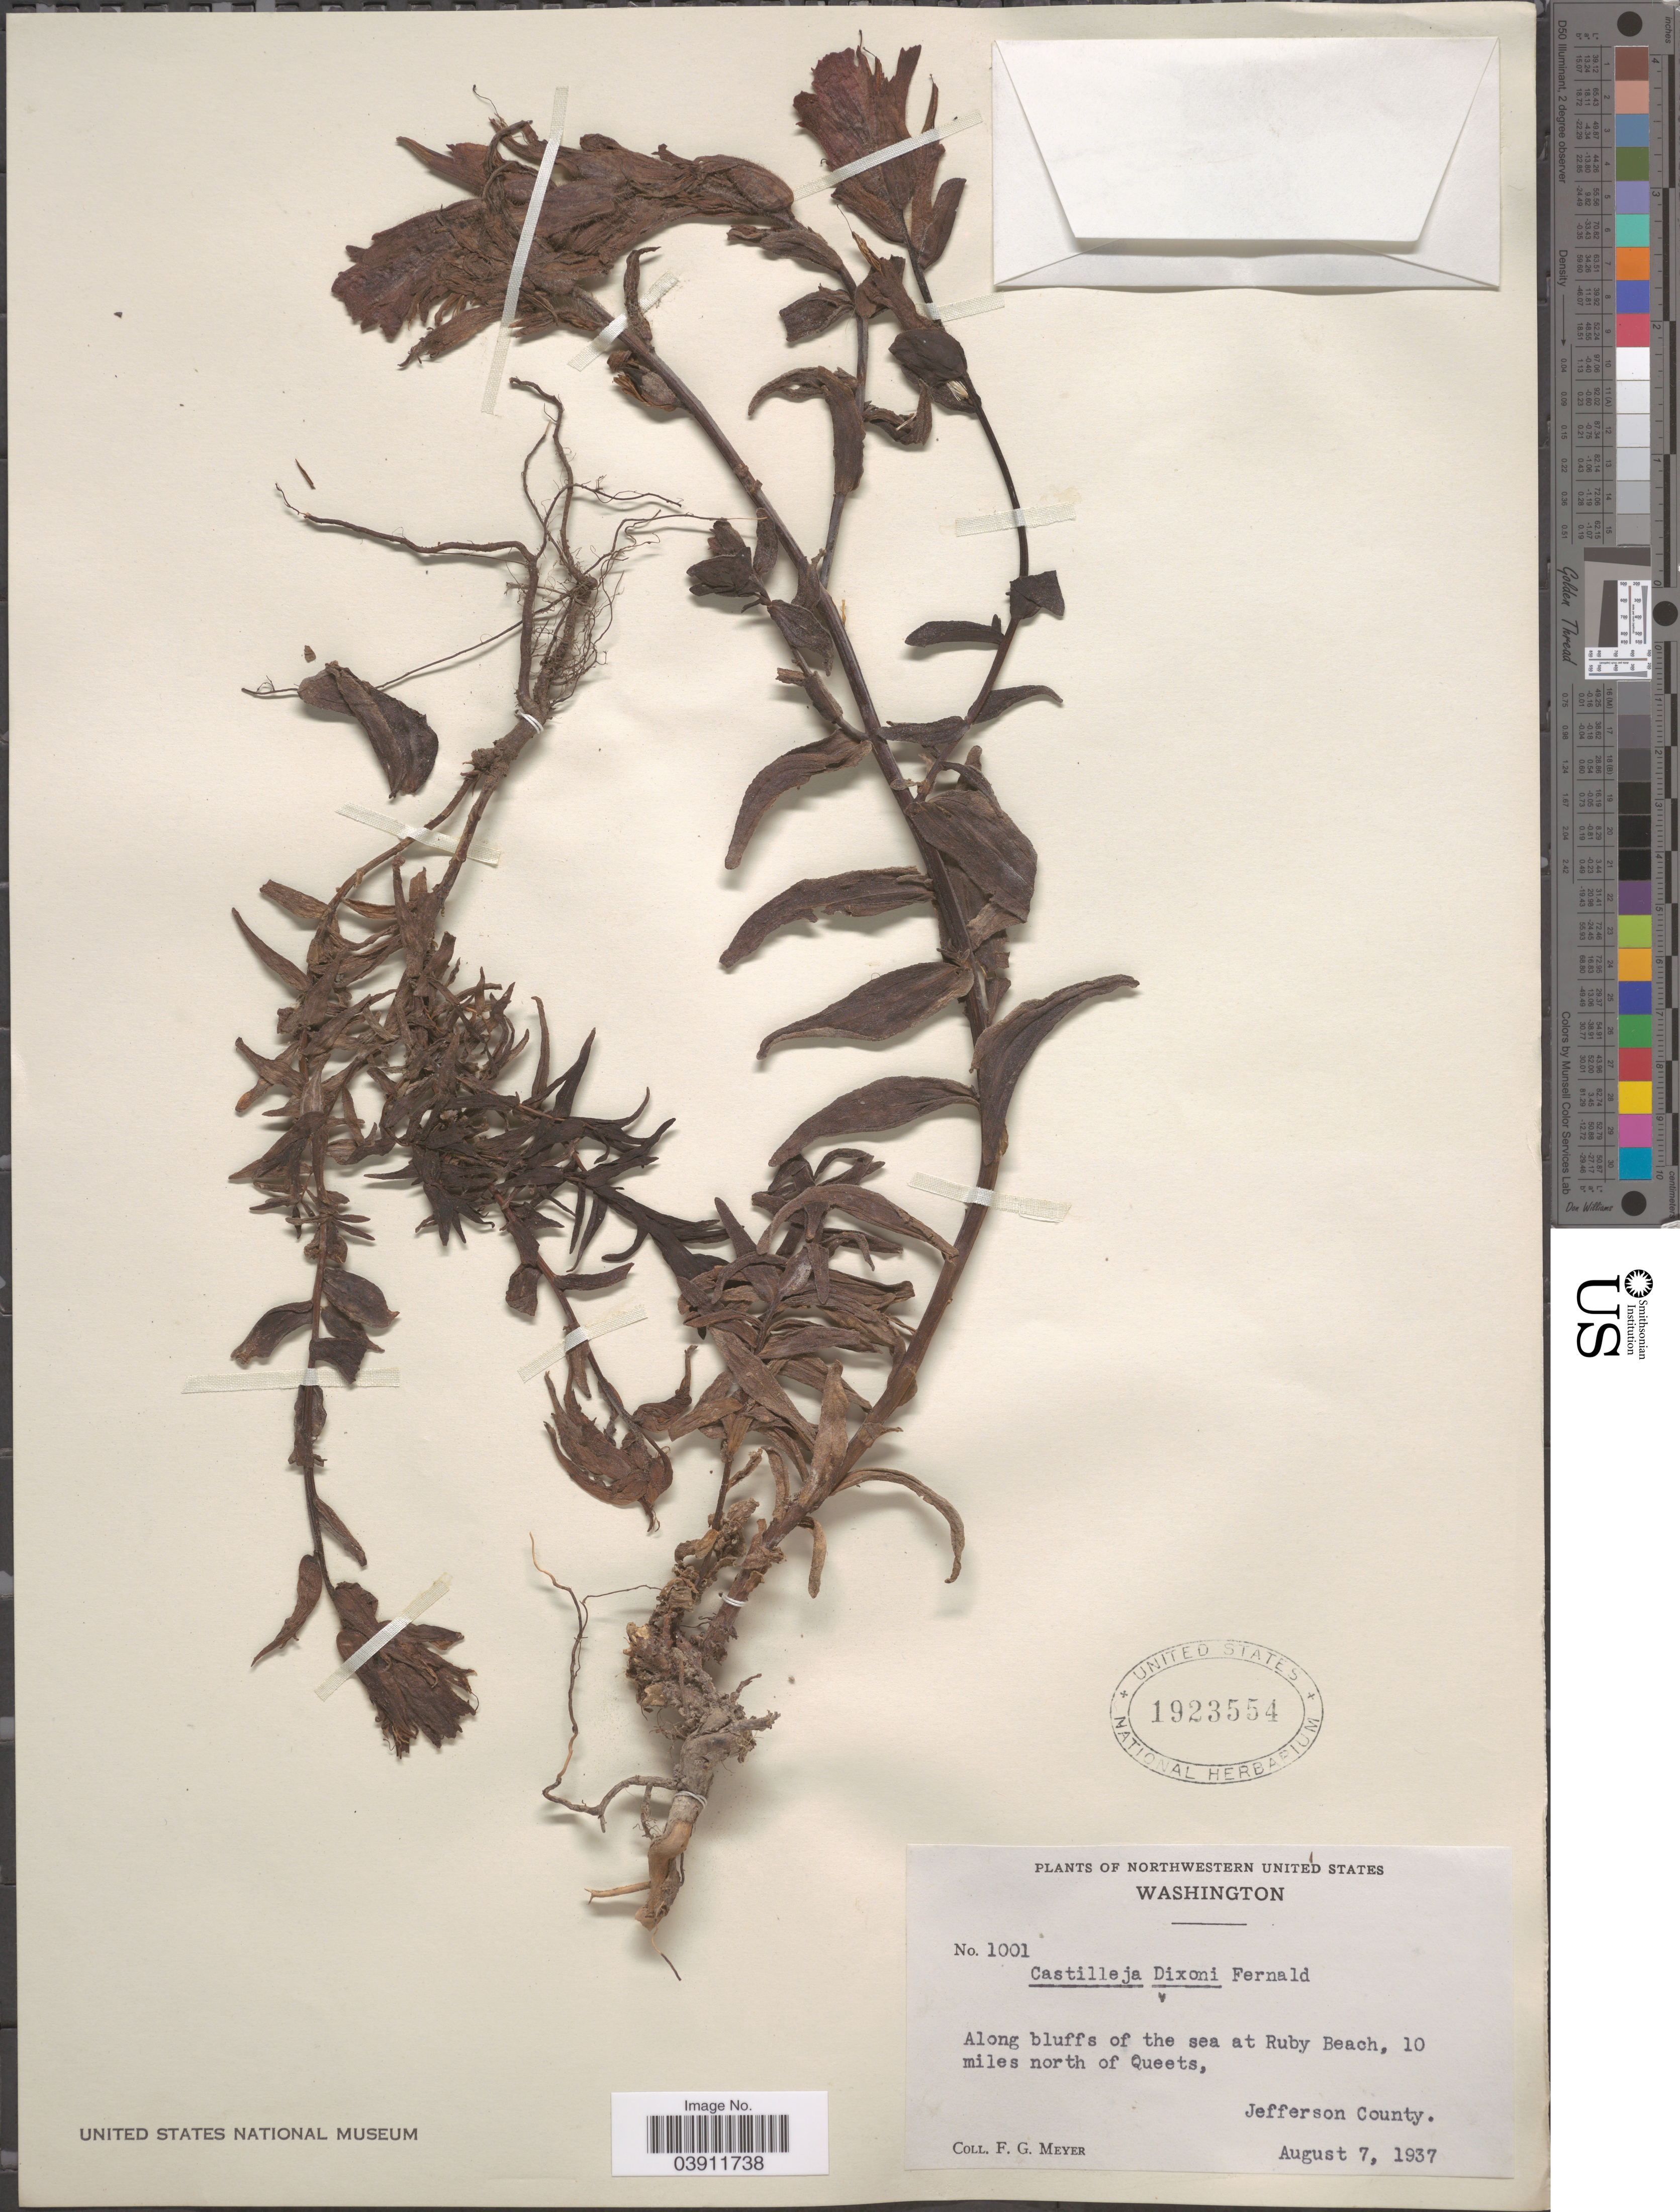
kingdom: Plantae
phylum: Tracheophyta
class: Magnoliopsida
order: Lamiales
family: Orobanchaceae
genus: Castilleja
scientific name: Castilleja dixonii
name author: Fernald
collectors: F. G. Meyer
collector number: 1001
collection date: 1937-08-07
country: United States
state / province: Washington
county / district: Jefferson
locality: Along bluffs of the sea at Ruby Beach, 10 miles north of Queets, Jefferson County.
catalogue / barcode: US 1923554